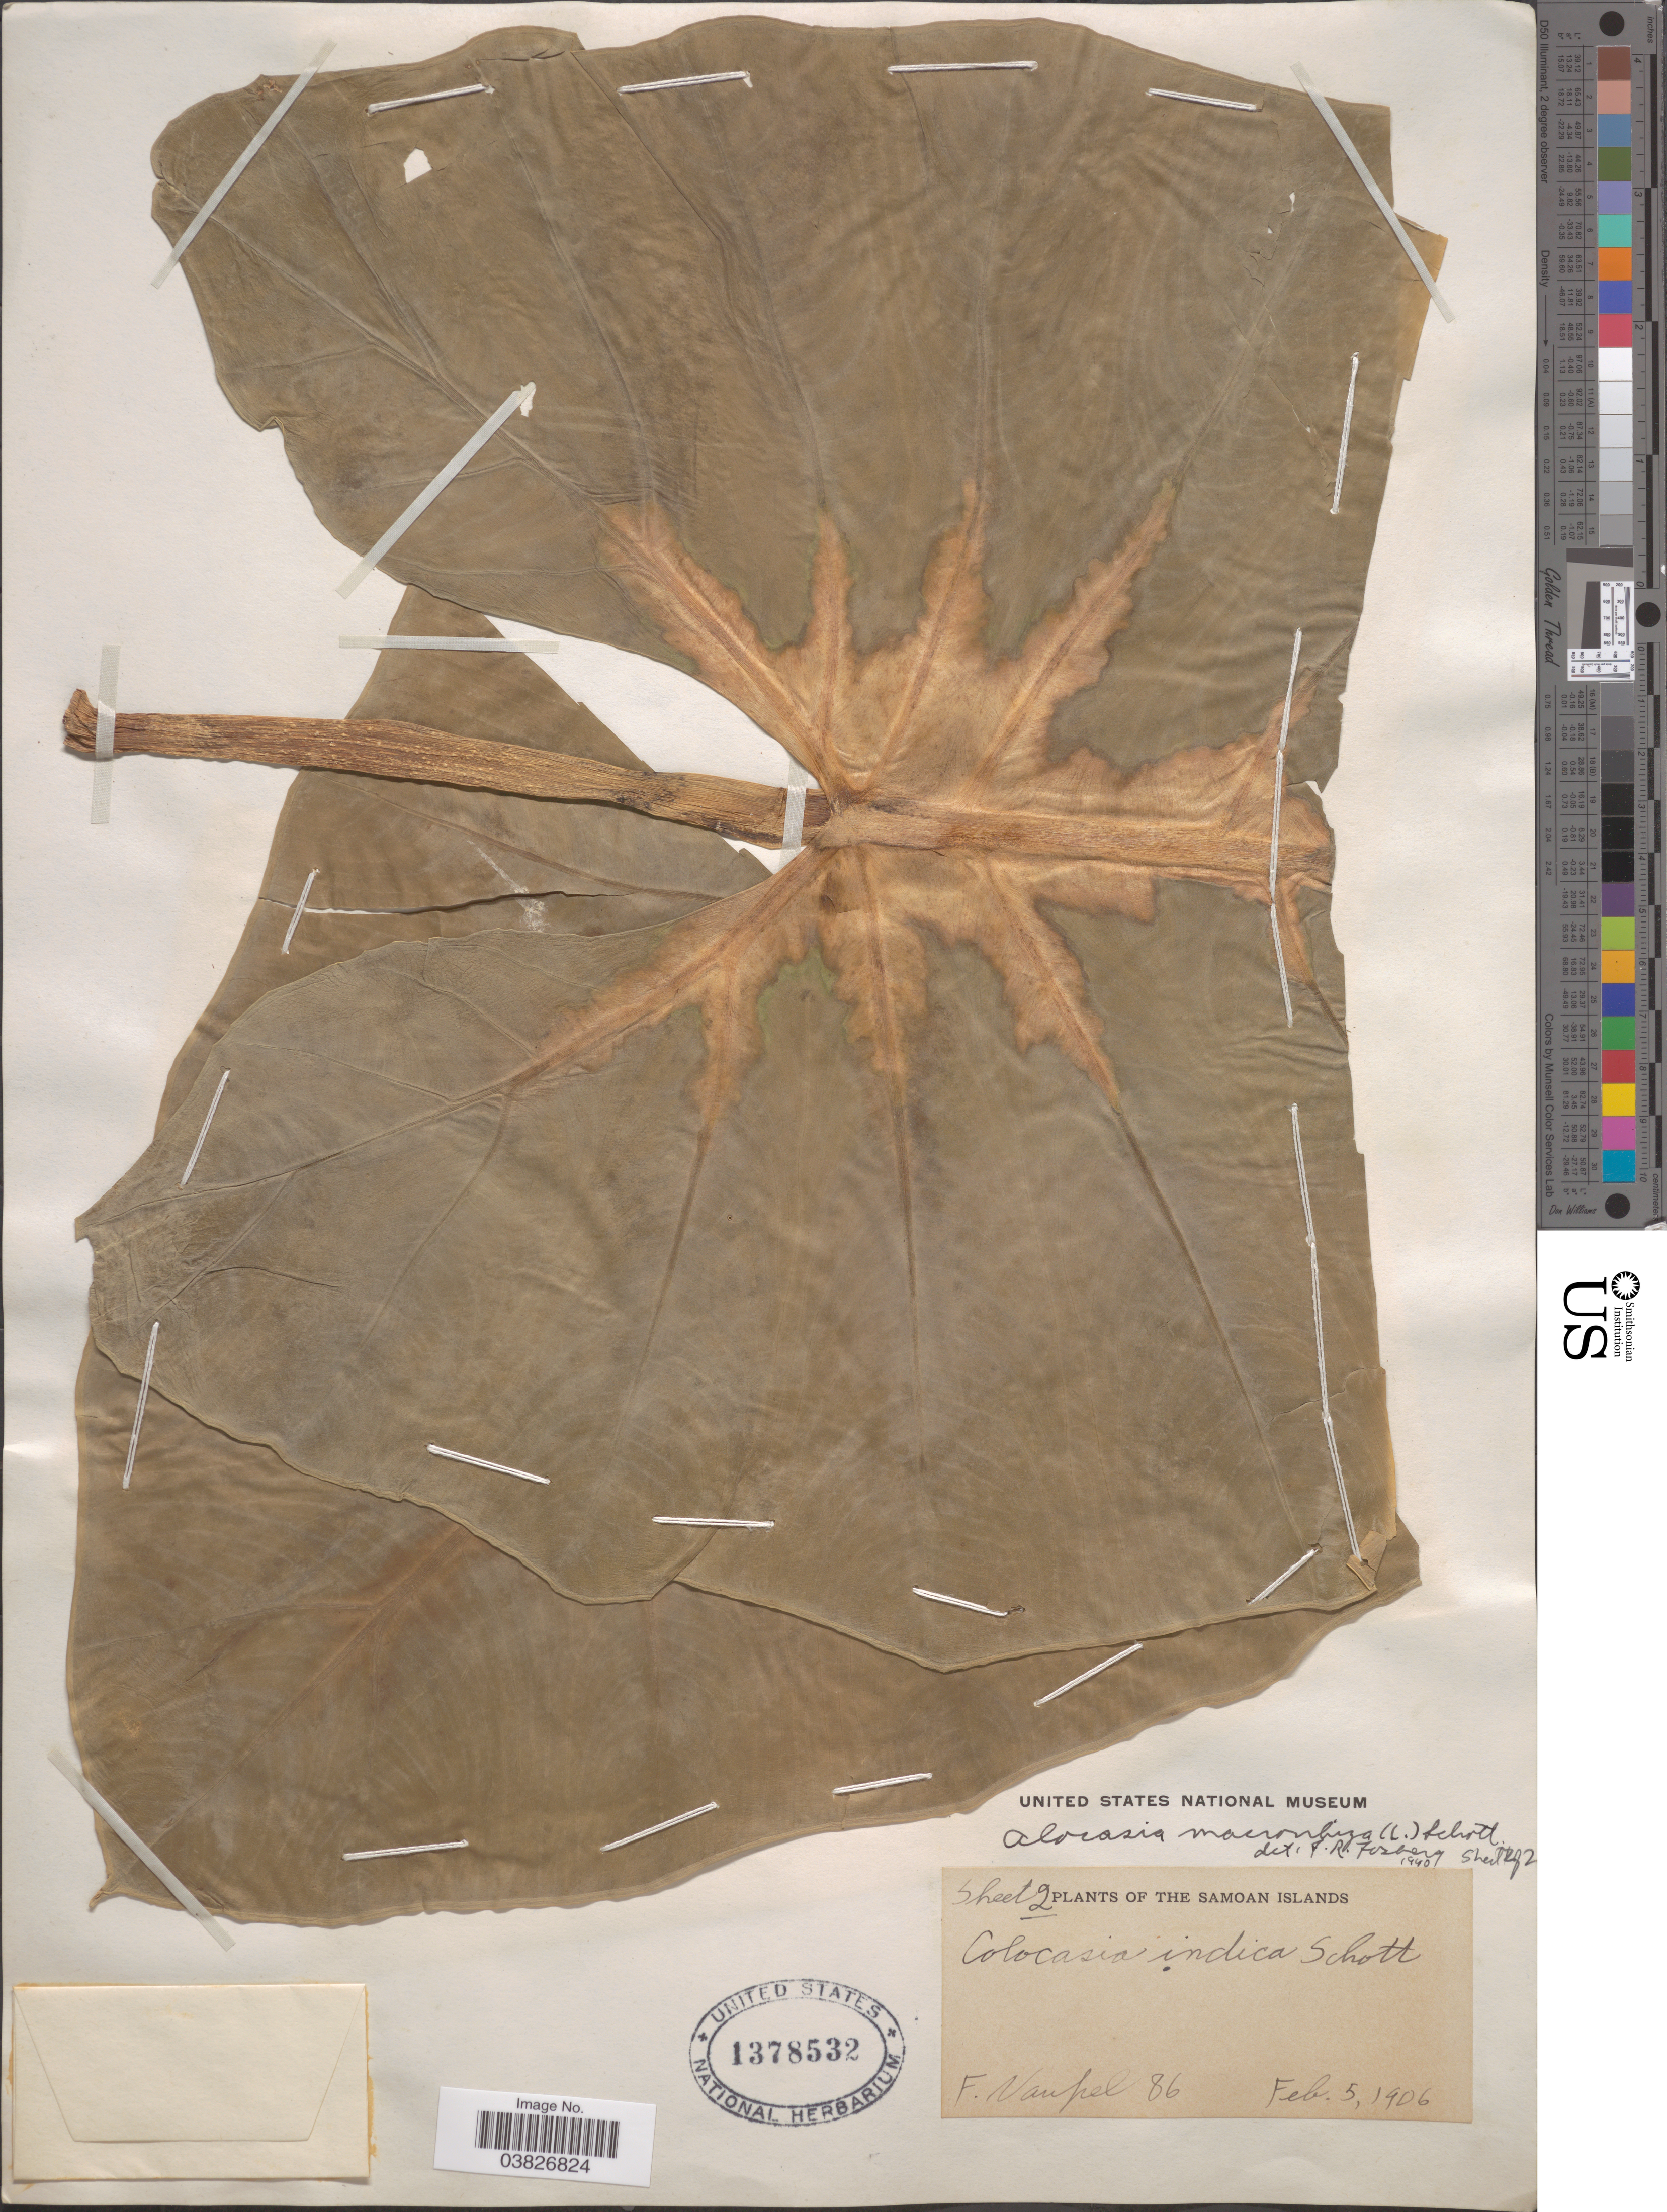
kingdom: Plantae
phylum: Tracheophyta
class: Liliopsida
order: Alismatales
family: Araceae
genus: Alocasia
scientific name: Alocasia macrorrhizos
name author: (L.) G. Don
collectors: F. Vaupel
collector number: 86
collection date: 1906-02-05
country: Samoa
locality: Samoan Islands.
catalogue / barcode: US 1378532